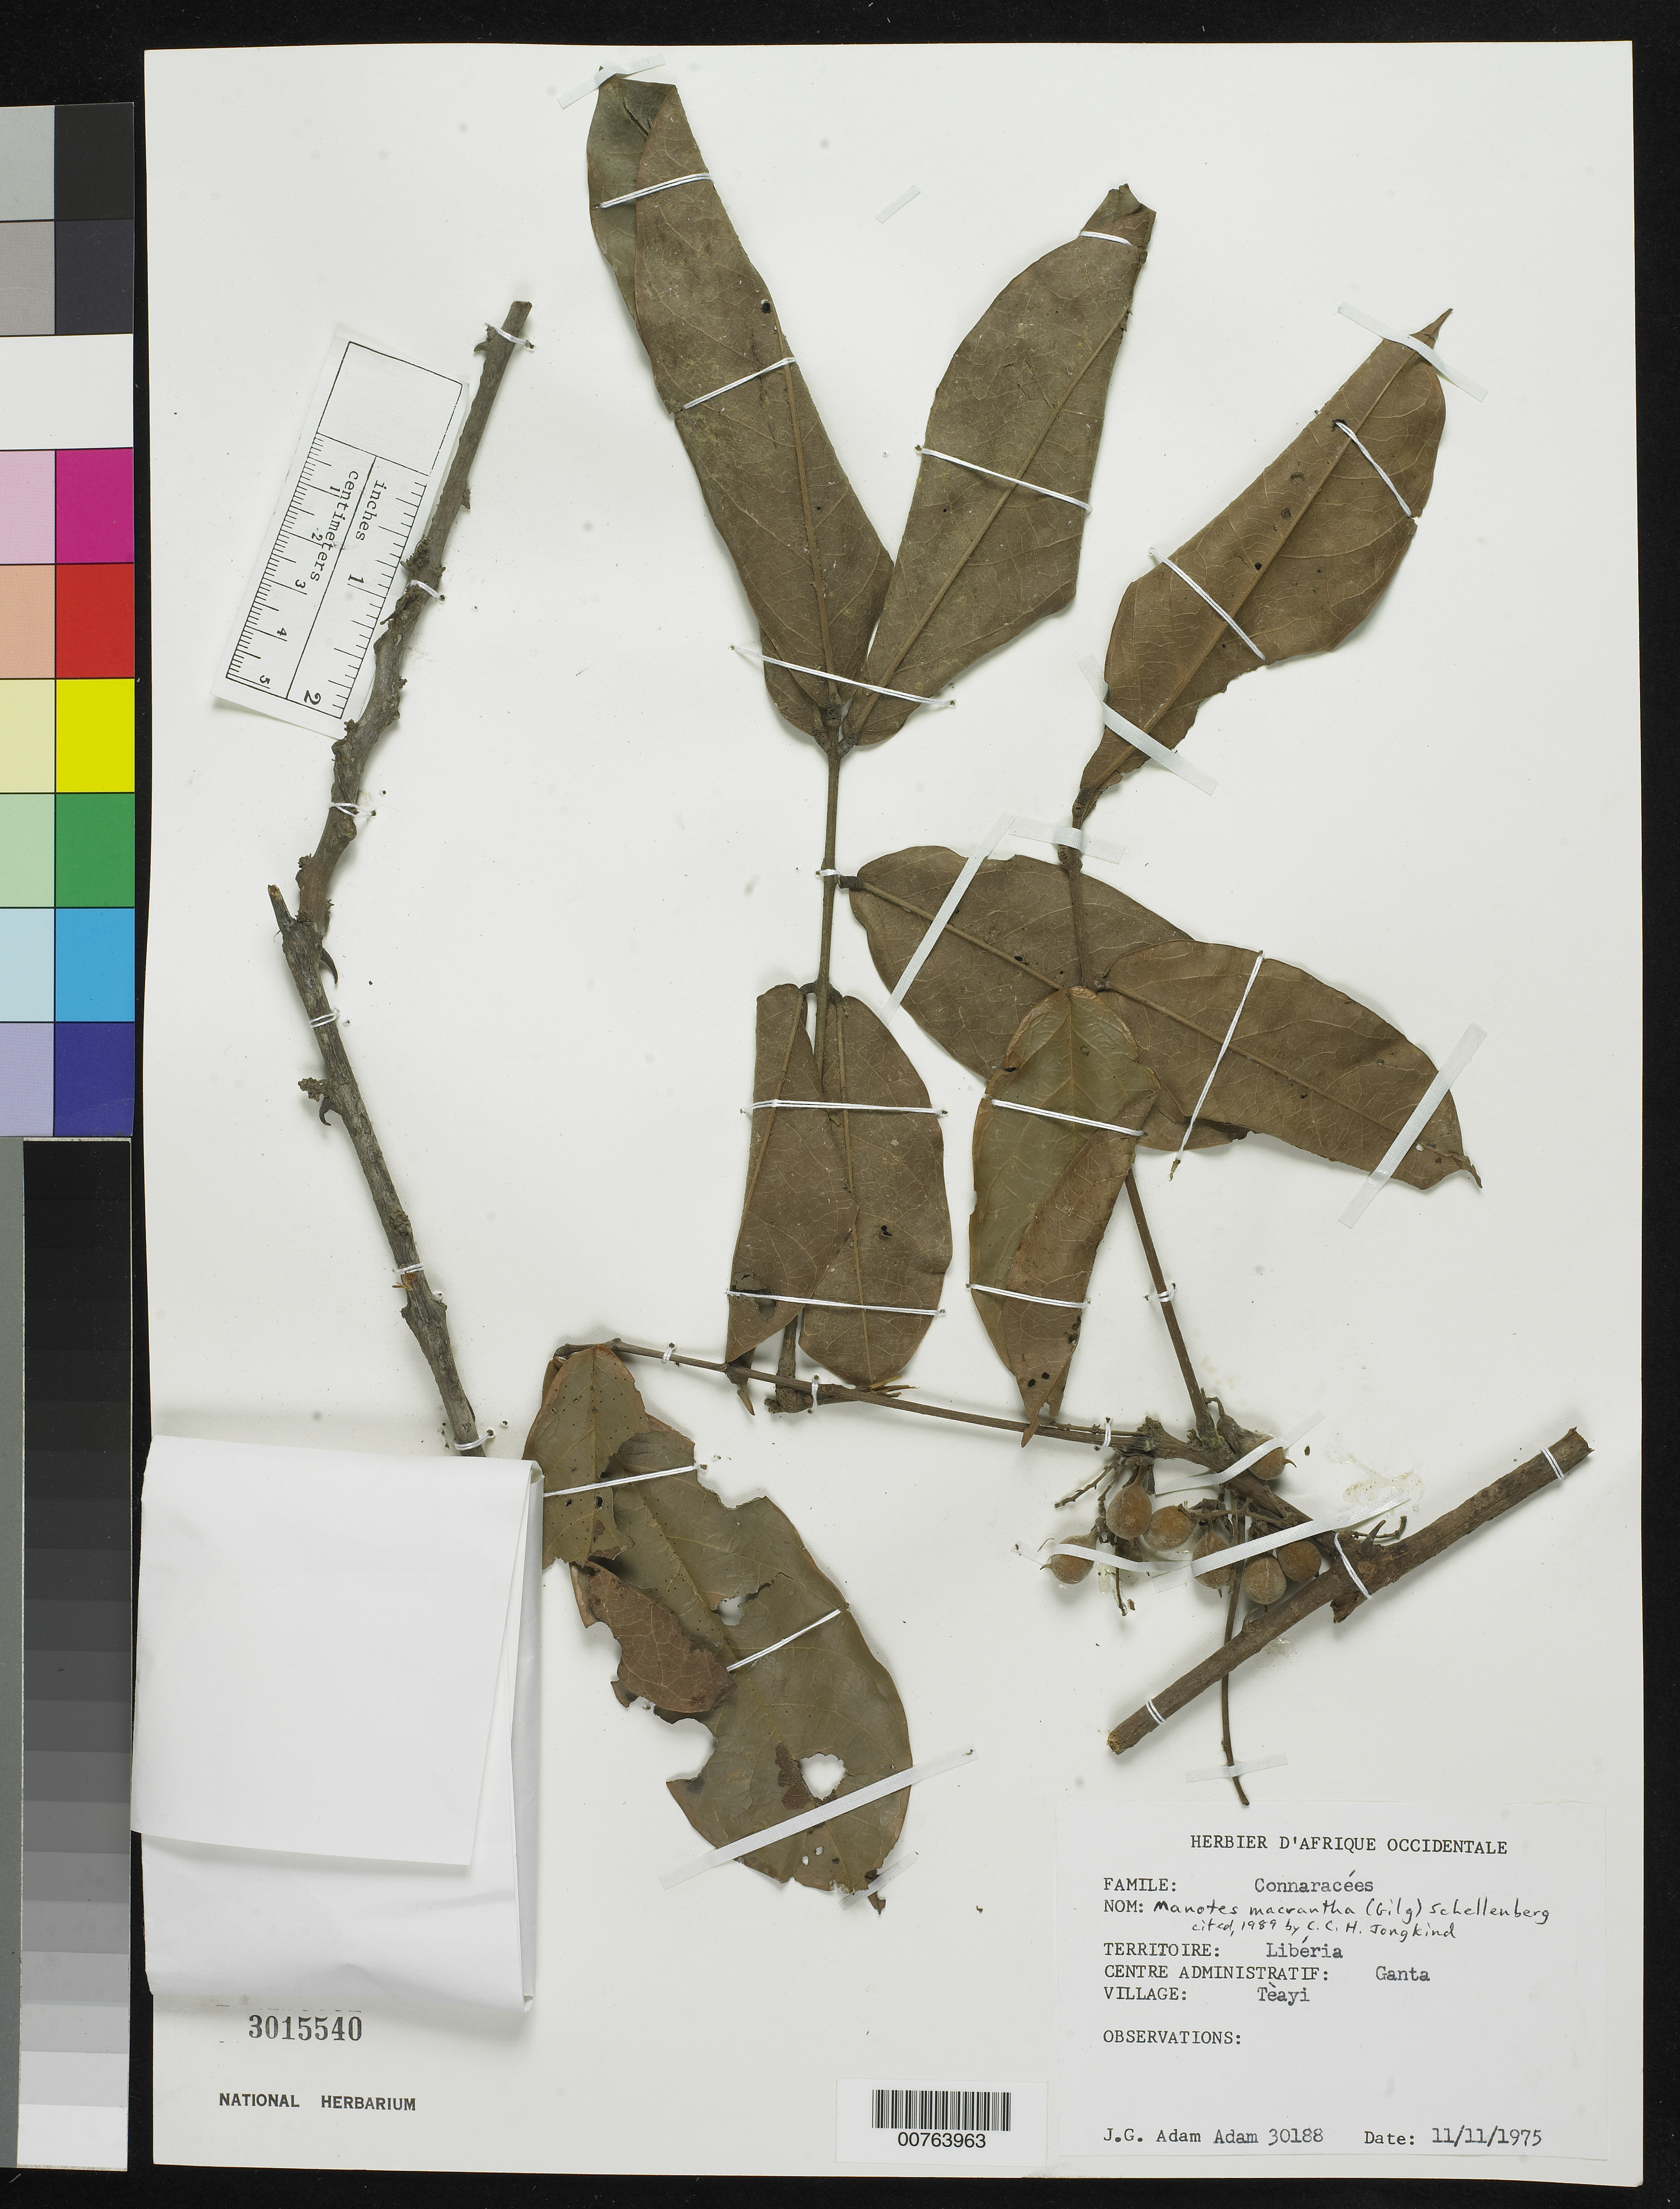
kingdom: Plantae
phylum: Tracheophyta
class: Magnoliopsida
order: Oxalidales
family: Connaraceae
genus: Manotes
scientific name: Manotes macrantha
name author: (Gilg) G. Schellenb.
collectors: J. Adam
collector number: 30188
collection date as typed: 11 Nov 1975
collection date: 1975-11-11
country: Liberia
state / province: Nimba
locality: Ganta, Tèayi village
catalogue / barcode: US 3015540